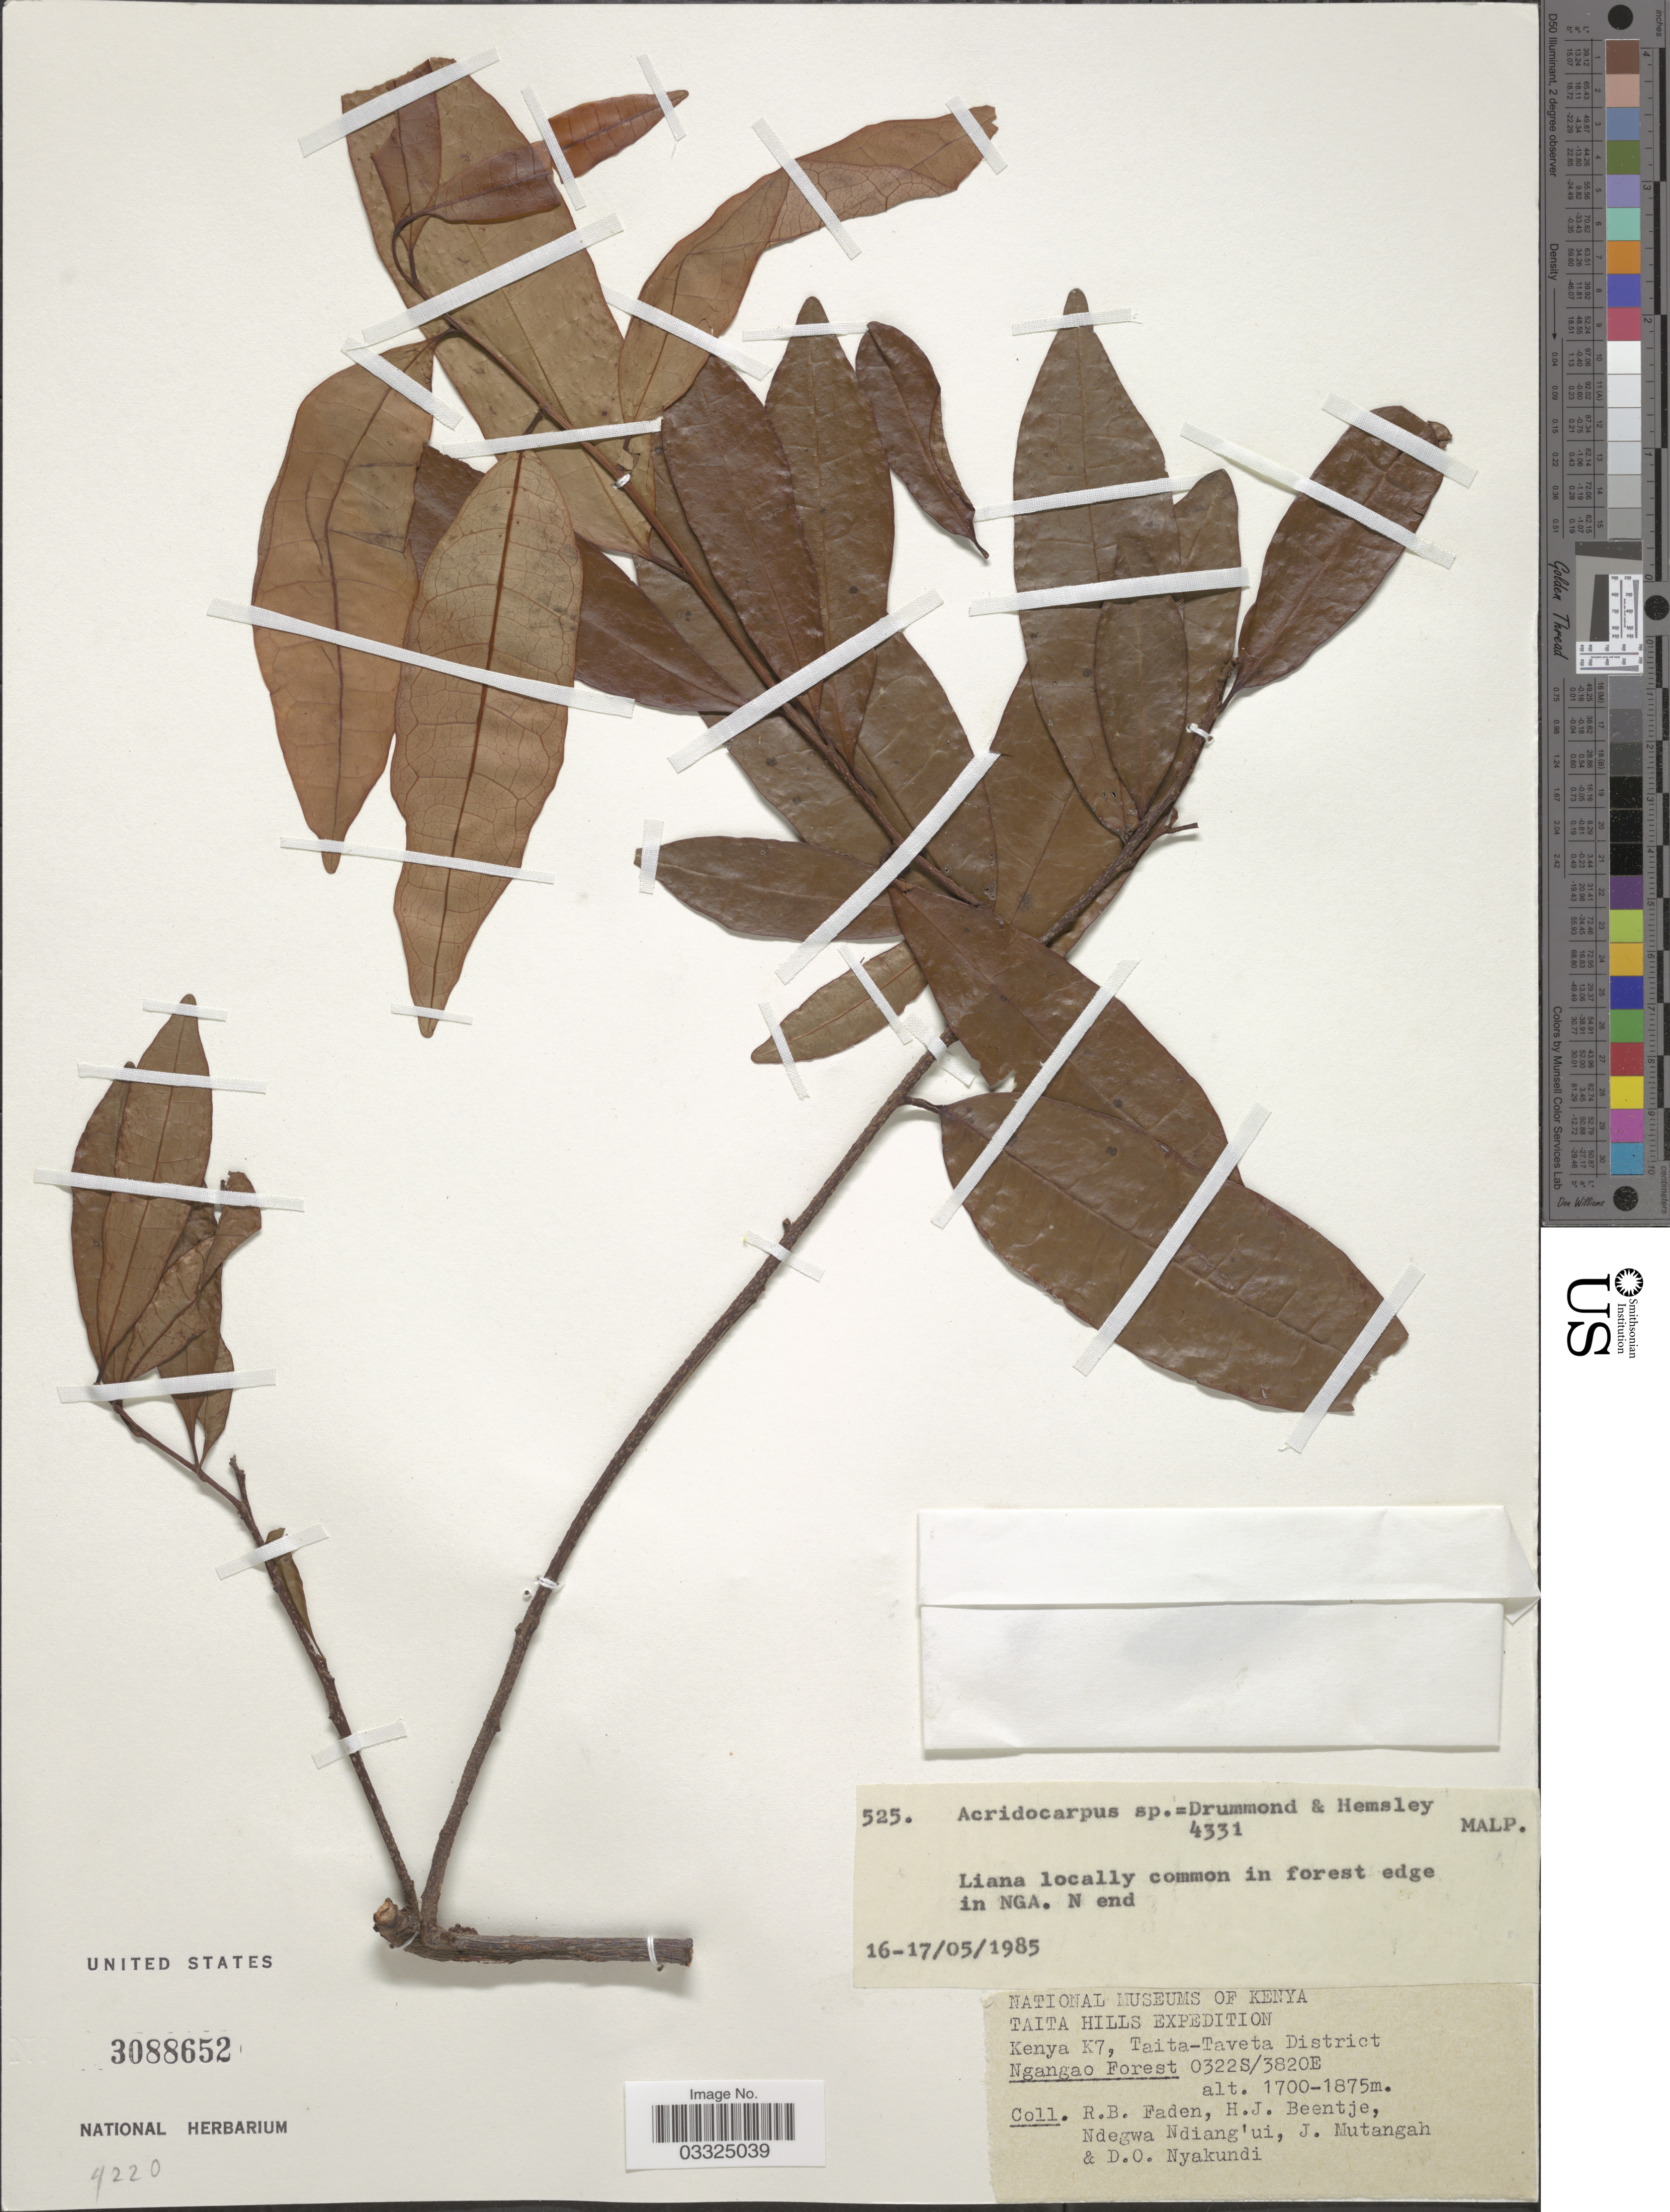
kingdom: Plantae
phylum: Tracheophyta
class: Magnoliopsida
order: Malpighiales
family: Malpighiaceae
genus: Acridocarpus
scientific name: Acridocarpus sp.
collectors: R. B. Faden, H. J. Beentje, Ndegwa Ndiang'ui, J. Mutangah & D. Nyakundi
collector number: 525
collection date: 1985-05-16/1985-05-17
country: Kenya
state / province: Taita Taveta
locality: K7, Taita-Taveta District. Ngangao Forest.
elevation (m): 1700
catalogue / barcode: US 3088652